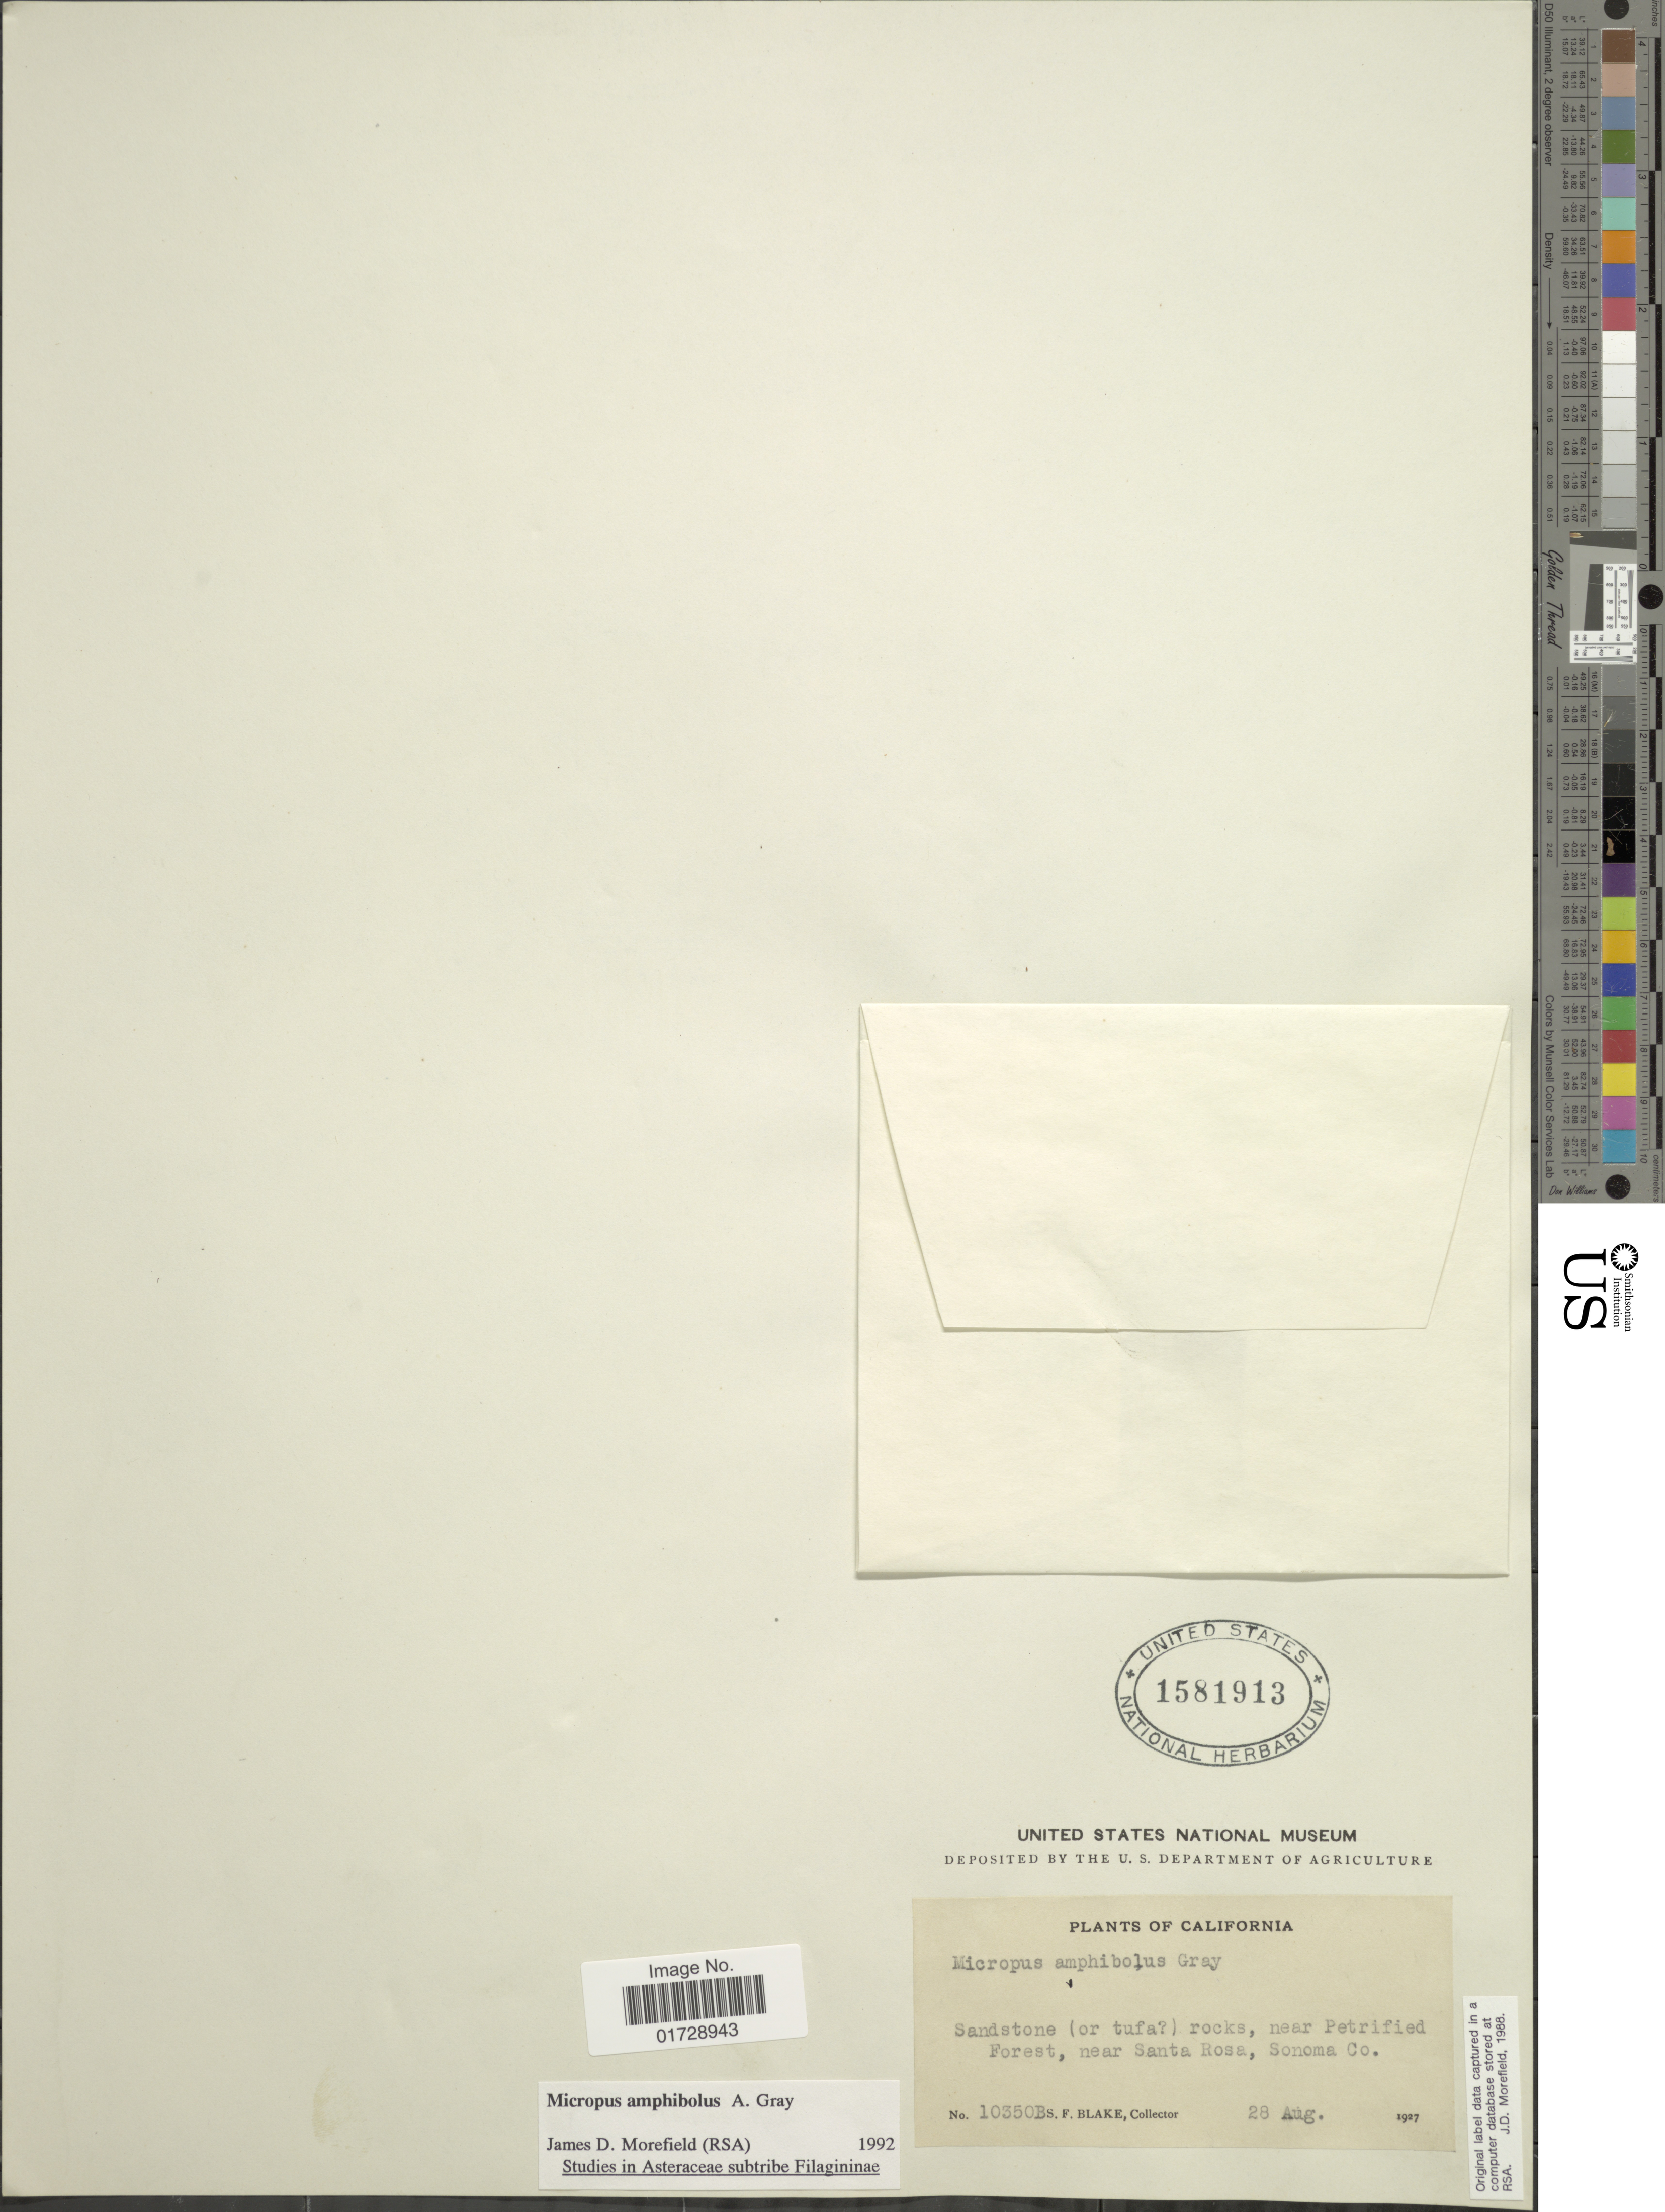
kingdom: Plantae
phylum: Tracheophyta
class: Magnoliopsida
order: Asterales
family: Asteraceae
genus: Micropus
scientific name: Micropus amphibolus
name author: A. Gray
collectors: S. Blake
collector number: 10350B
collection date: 1927-08-28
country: United States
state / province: California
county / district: Sonoma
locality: Near Petrified Forest, near Santa Rosa, Sonoma Co.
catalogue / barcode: US 1581913